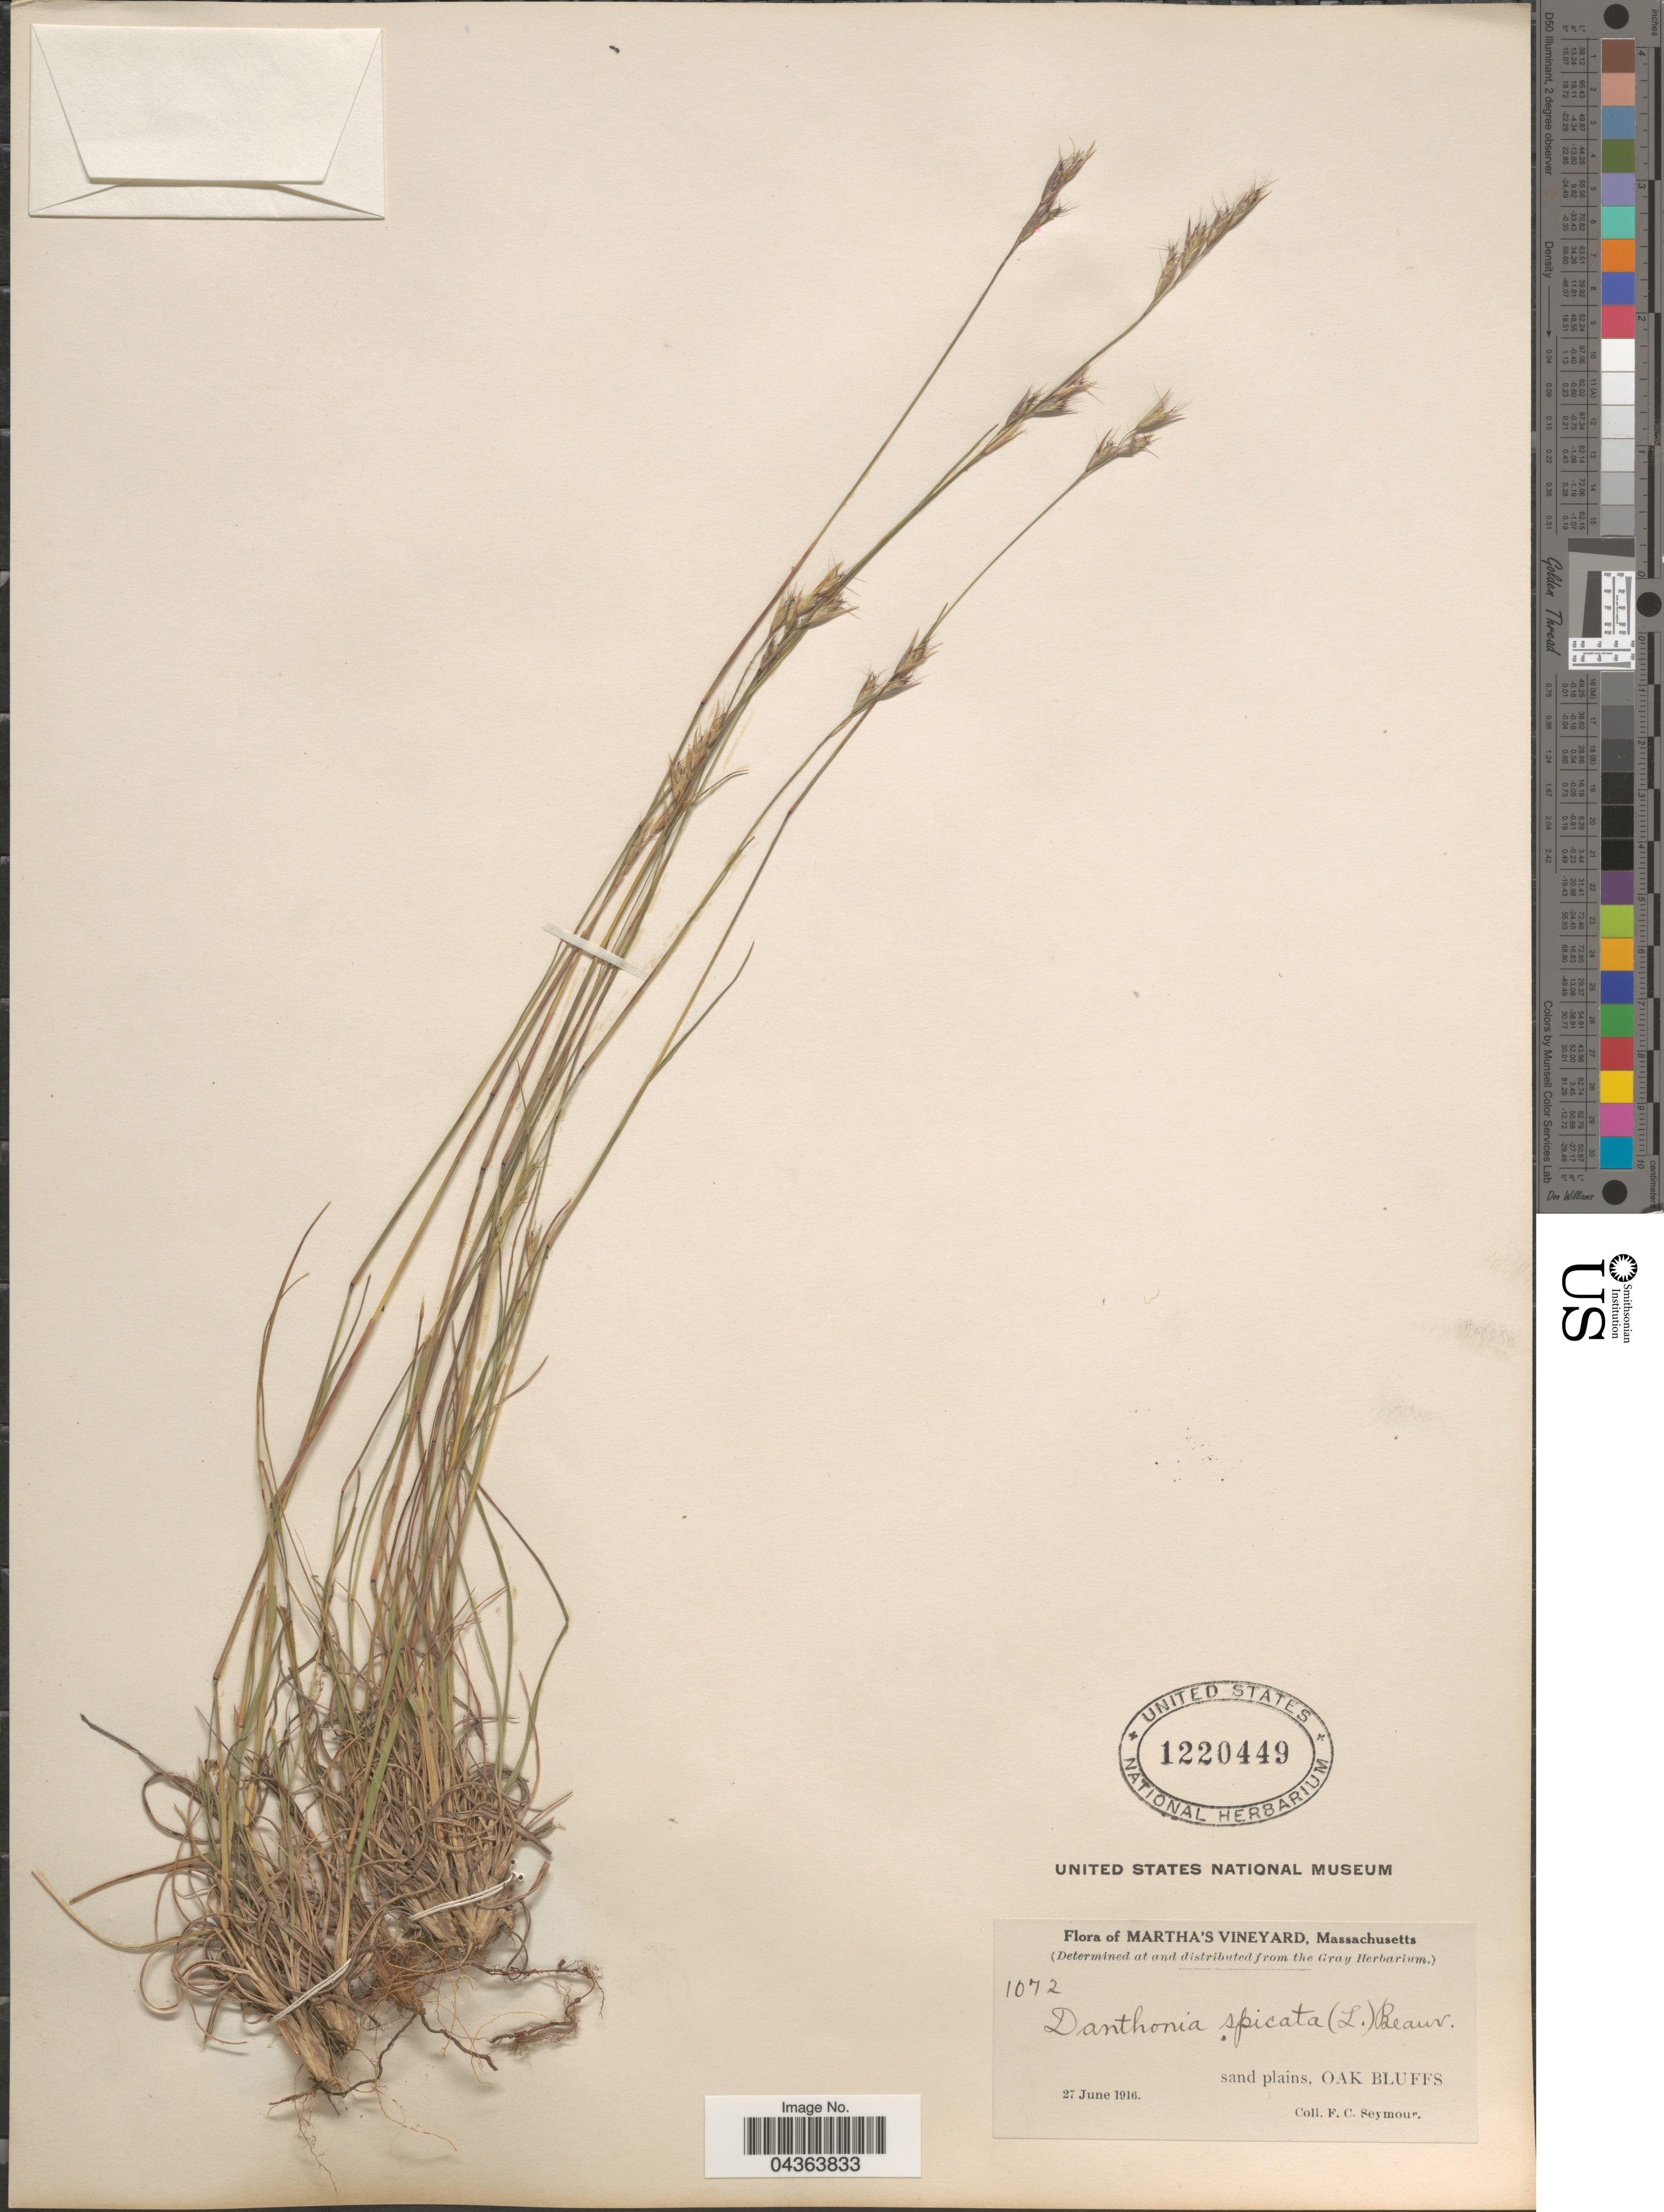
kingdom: Plantae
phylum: Tracheophyta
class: Liliopsida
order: Poales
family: Poaceae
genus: Danthonia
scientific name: Danthonia spicata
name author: (L.) P. Beauv. ex Roem. & Schult.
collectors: F. C. Seymour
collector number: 1072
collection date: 1916-06-27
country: United States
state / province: Massachusetts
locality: Martha's Vineyard. Oak Bluffs.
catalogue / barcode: US 1220449